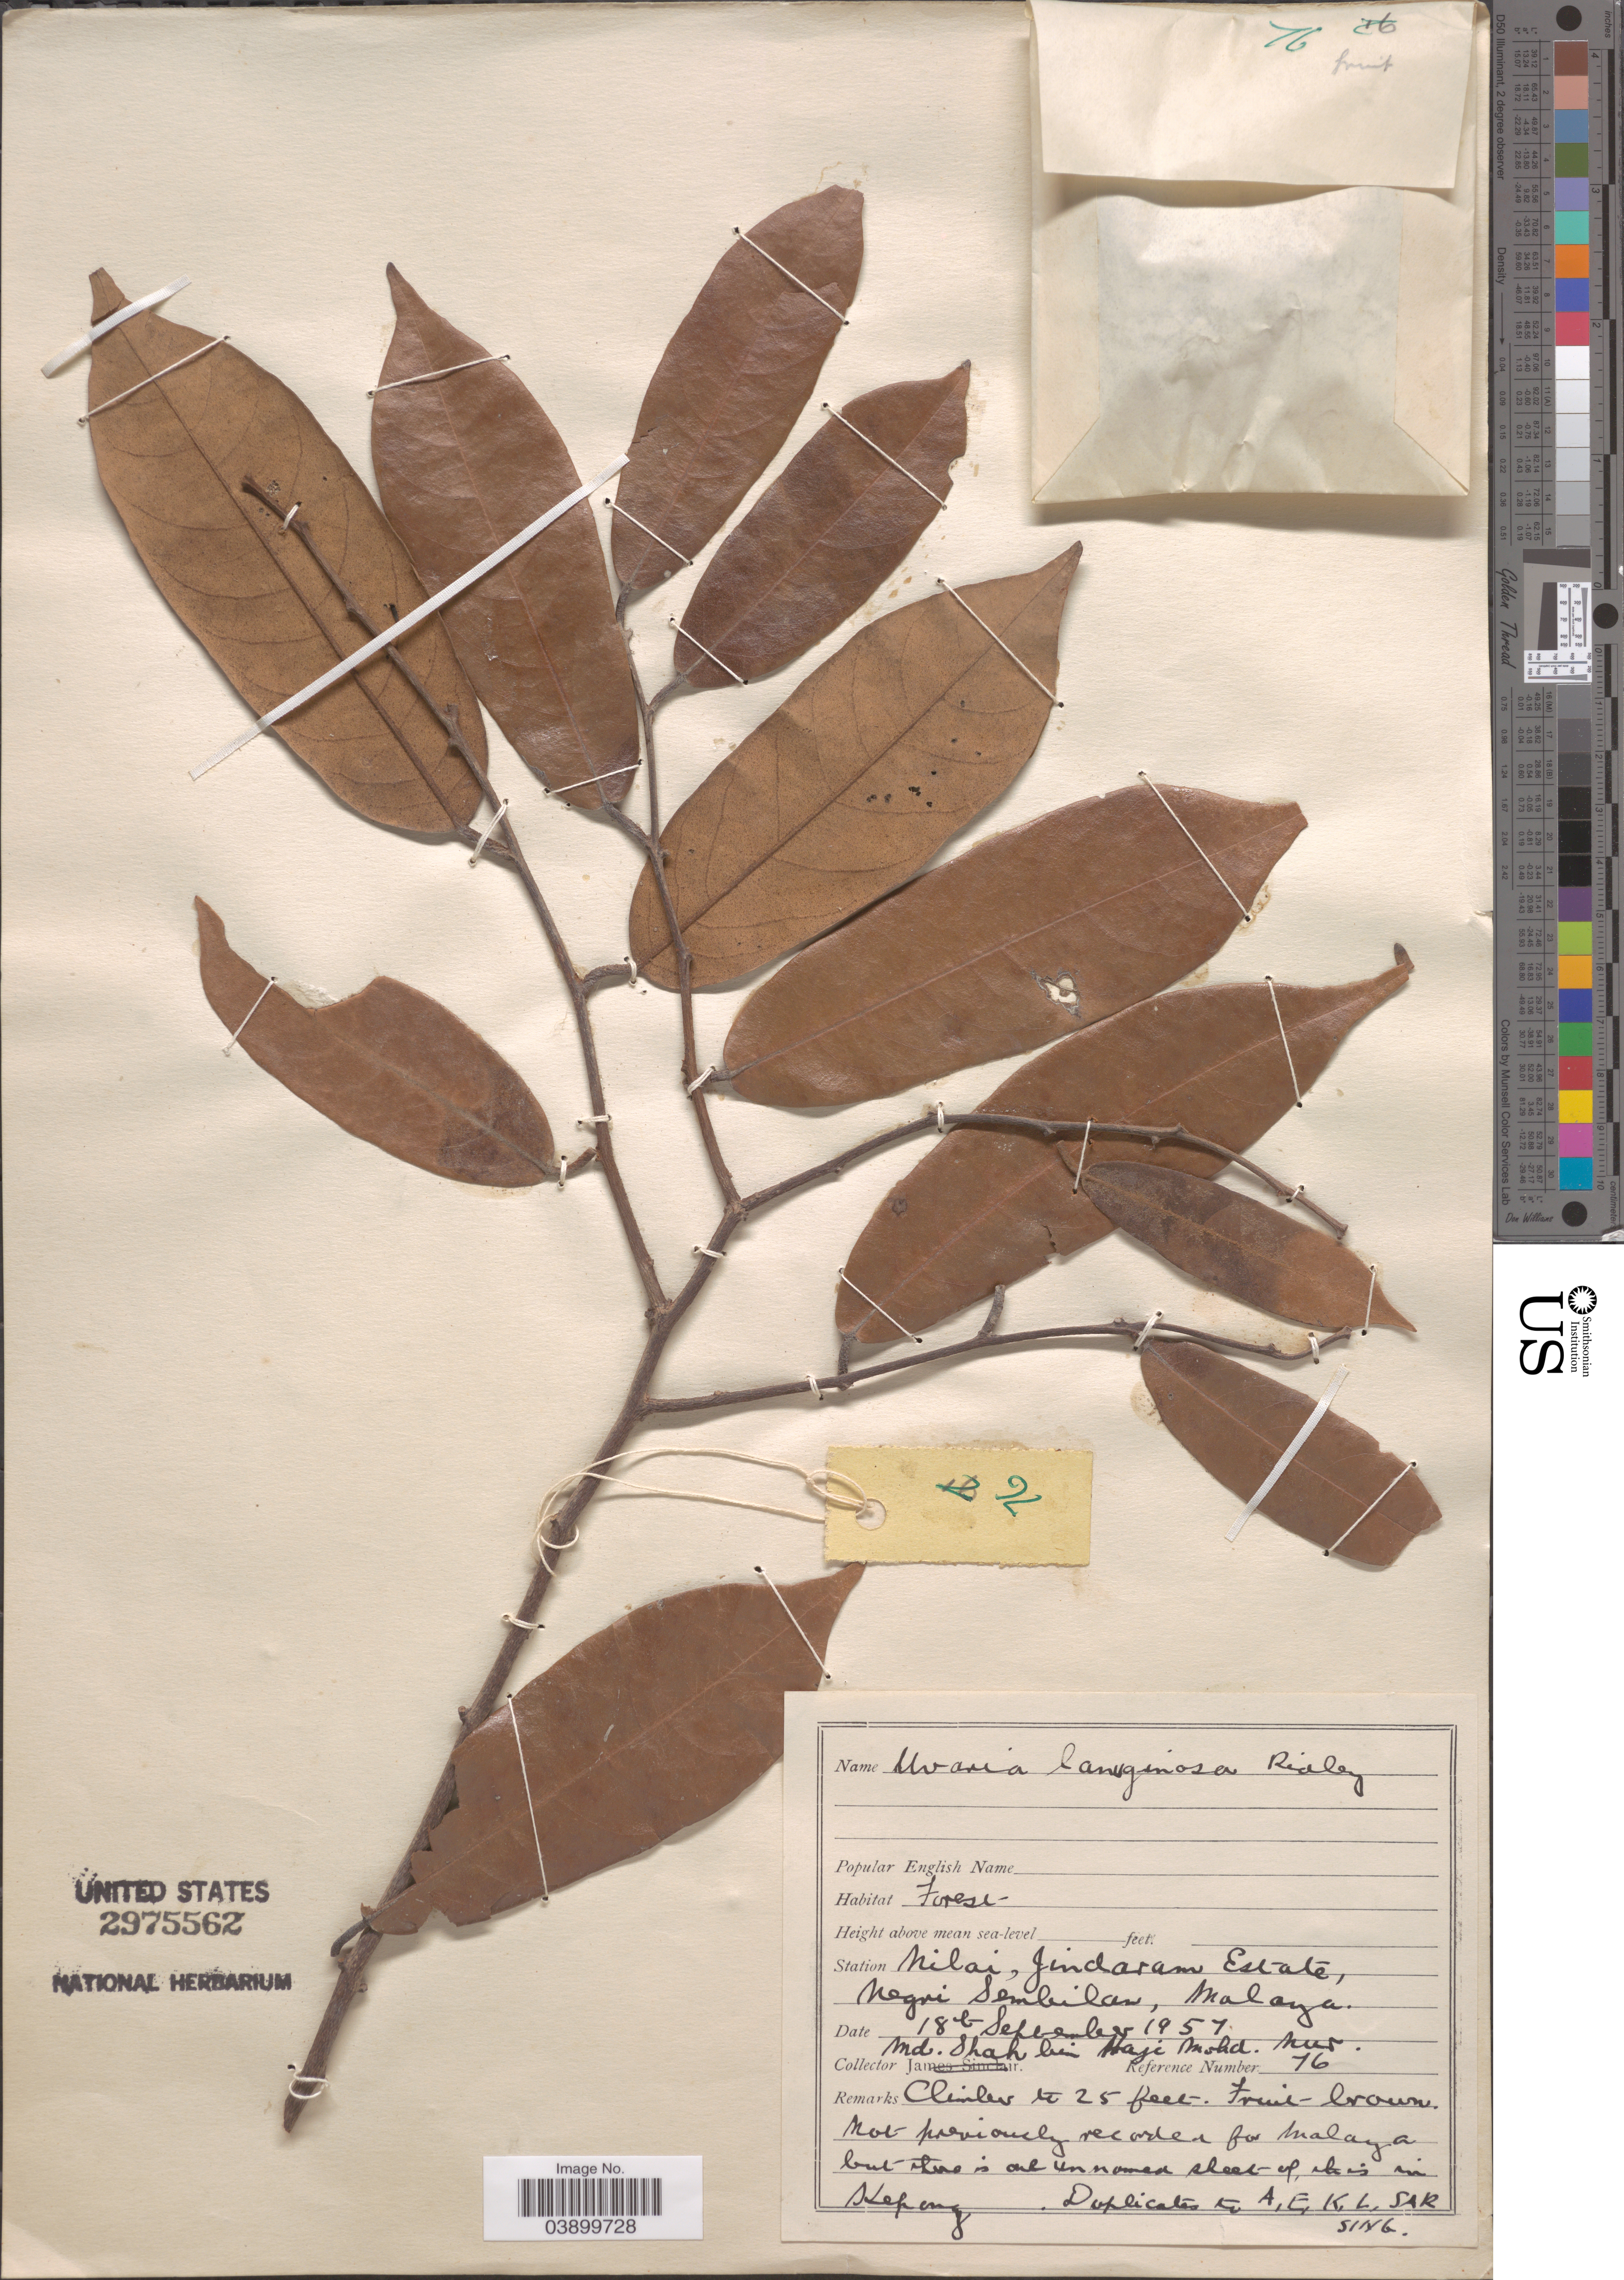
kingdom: Plantae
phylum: Tracheophyta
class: Magnoliopsida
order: Magnoliales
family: Annonaceae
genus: Uvaria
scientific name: Uvaria lanuginosa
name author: Ridl.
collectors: M. Shah & M. Nur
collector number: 76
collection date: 1957-09-18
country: Malaysia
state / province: Negeri Sembilan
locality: Station Nilai, Jindaram Estate, Malaya.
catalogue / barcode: US 2975562